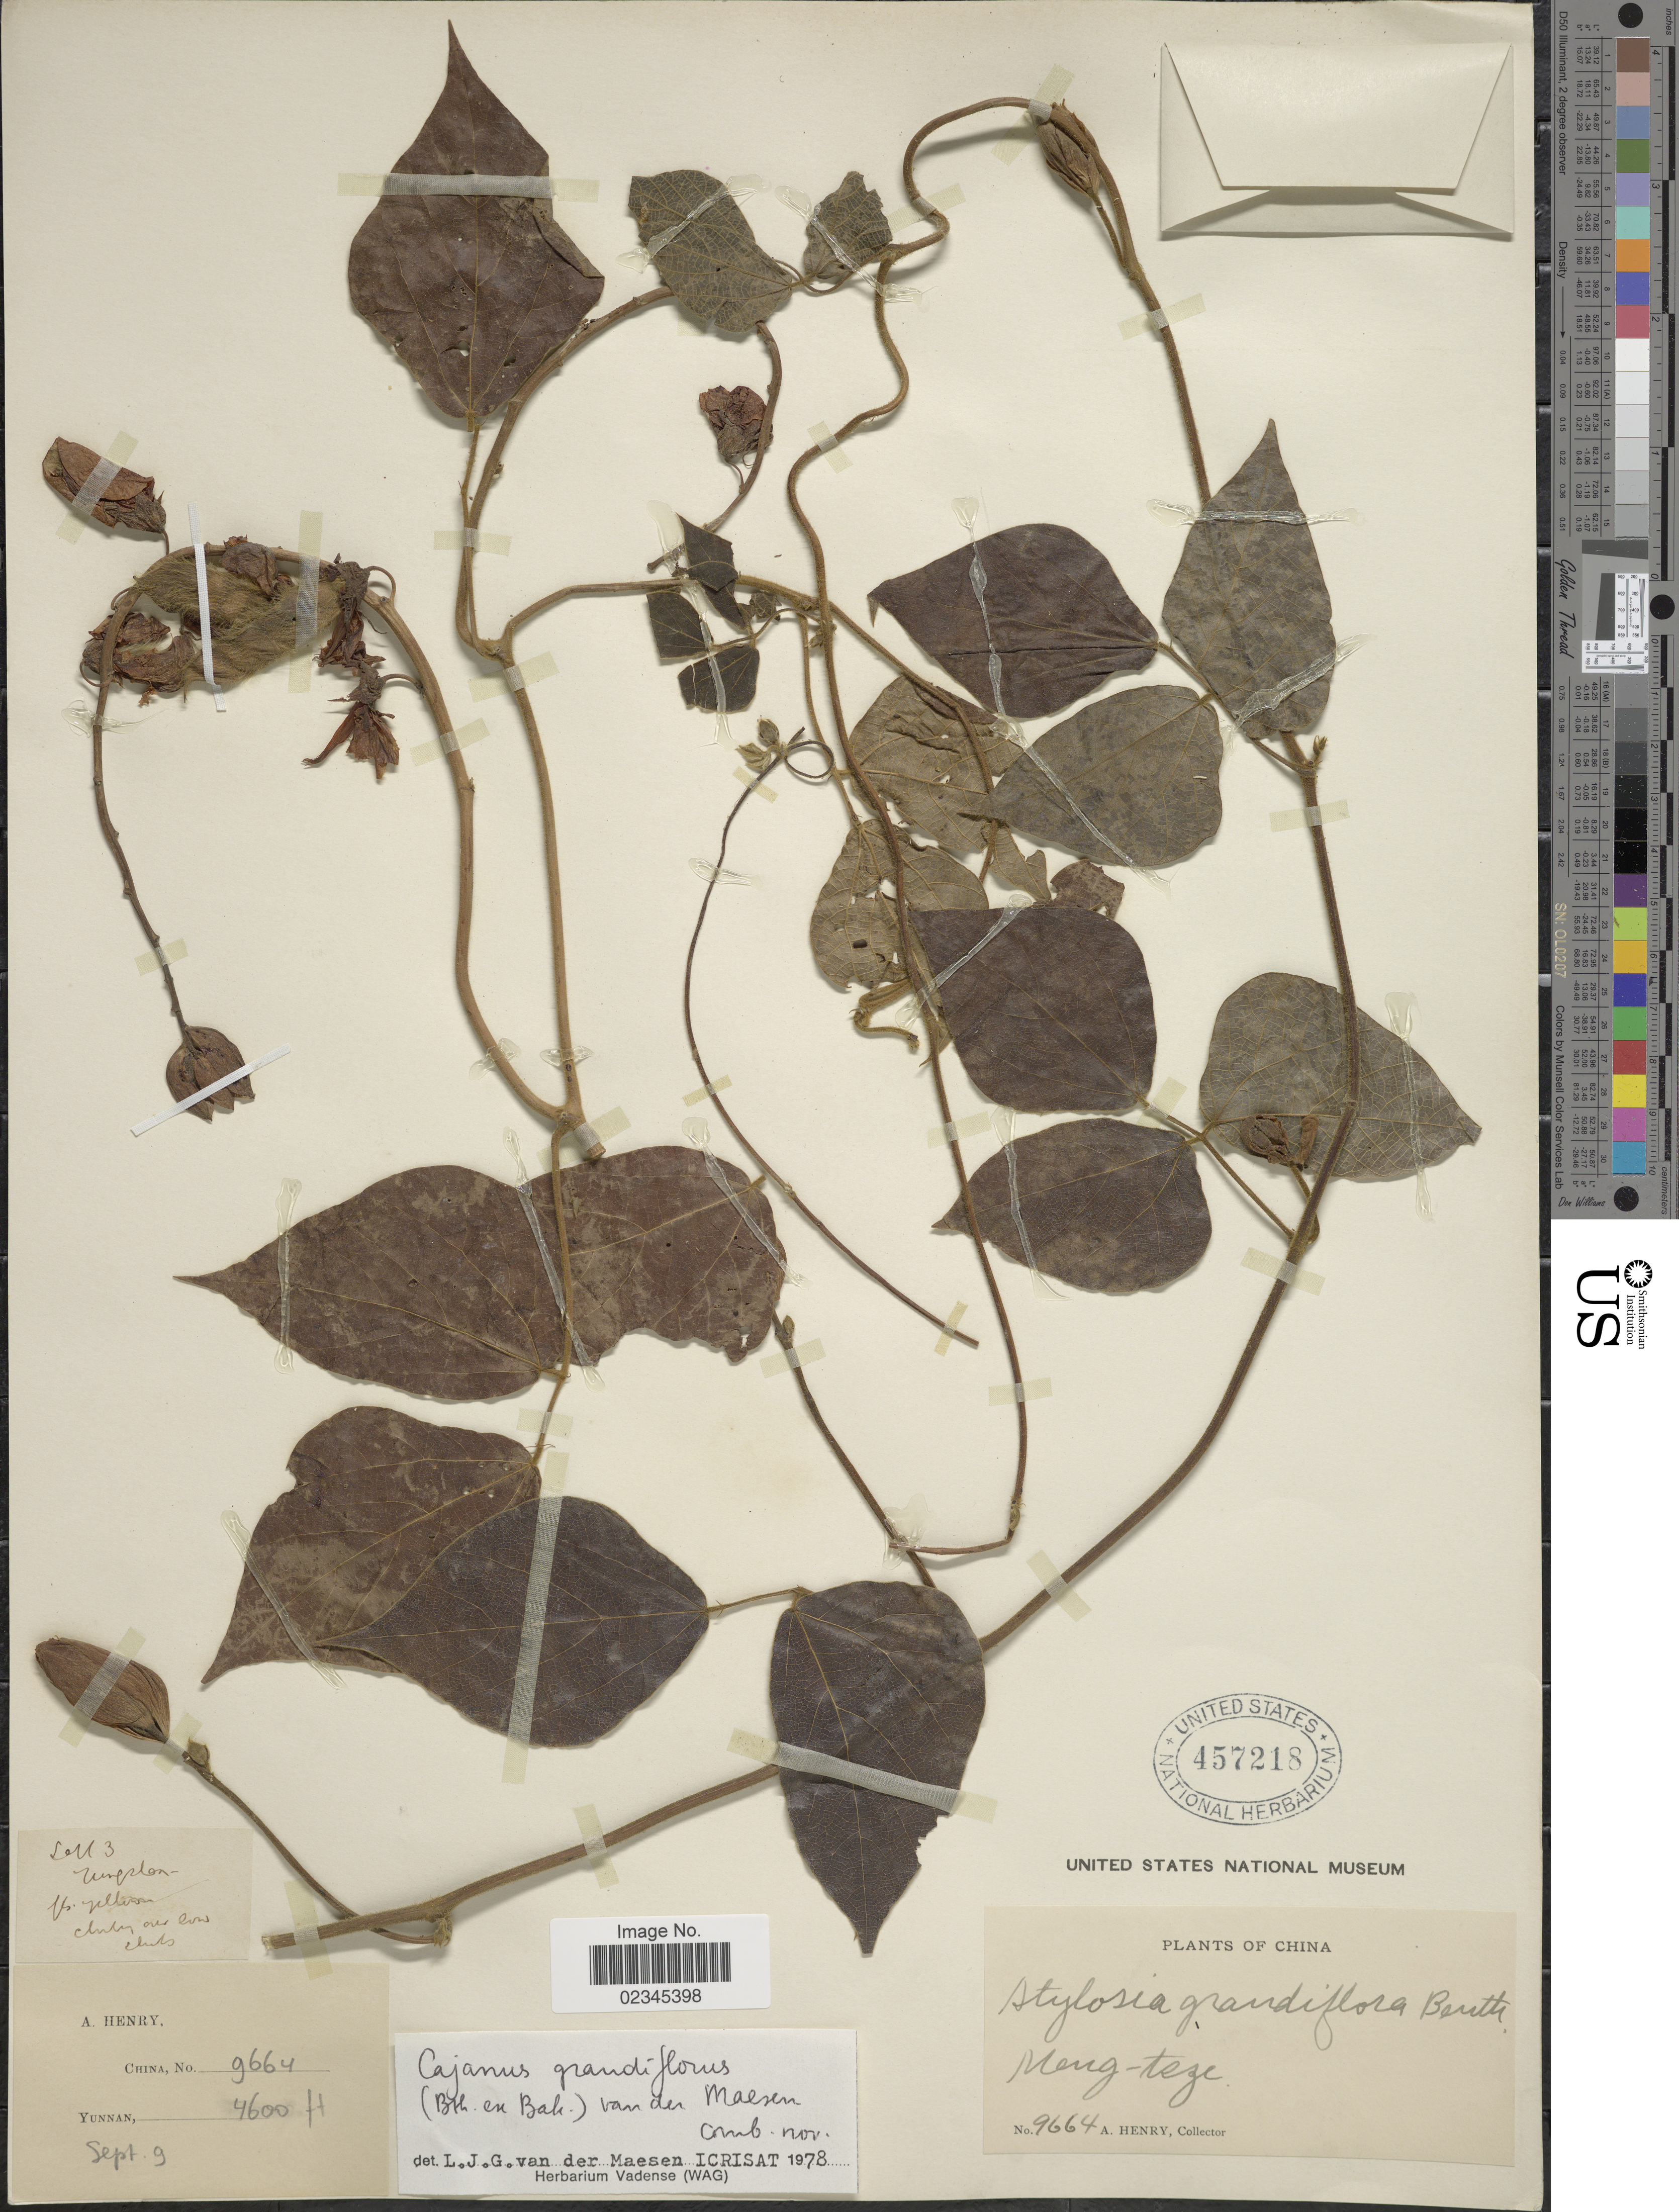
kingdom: Plantae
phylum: Tracheophyta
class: Magnoliopsida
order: Fabales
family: Fabaceae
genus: Cajanus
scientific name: Cajanus grandiflorus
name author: (Benth. ex Baker) Maesen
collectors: A. Henry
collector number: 9664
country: China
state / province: Yunnan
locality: Meng-tsze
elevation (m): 1402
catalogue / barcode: US 457218